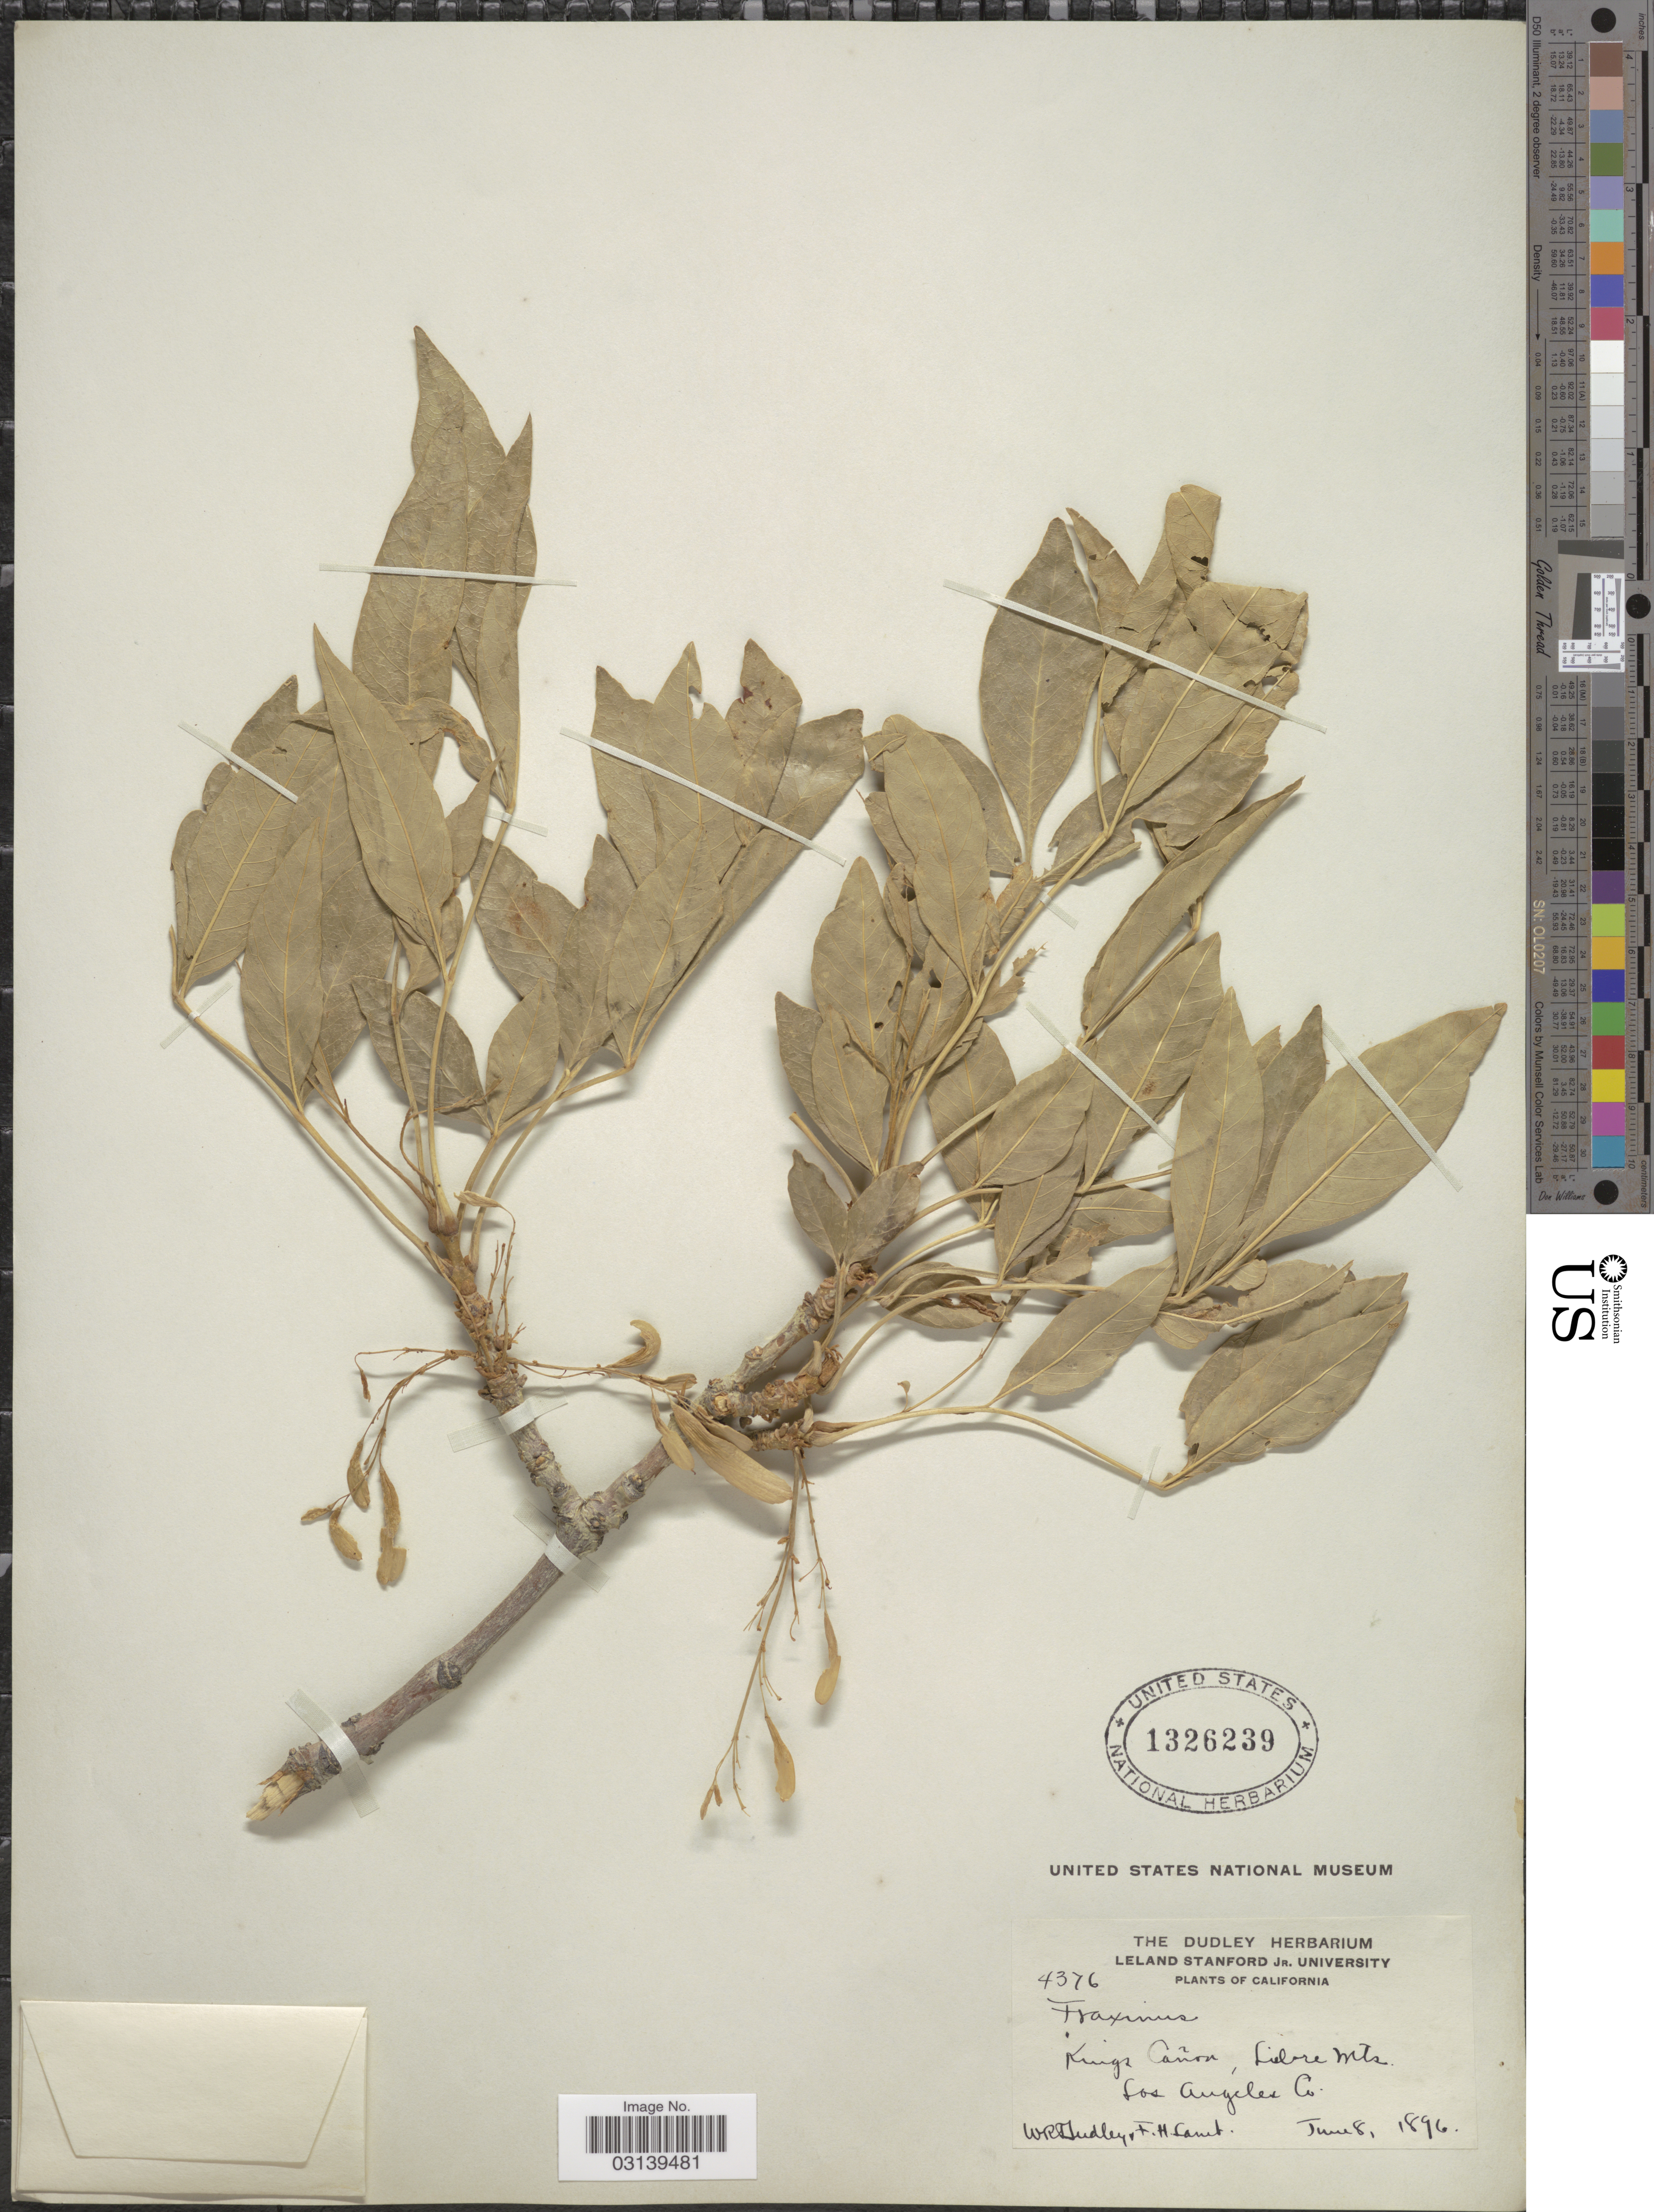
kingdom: Plantae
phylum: Tracheophyta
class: Magnoliopsida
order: Lamiales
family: Oleaceae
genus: Fraxinus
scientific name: Fraxinus velutina var. coriacea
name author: (S. Watson) Rehder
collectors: W. Dudley & F. H. Lamb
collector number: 4376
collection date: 1896-06-08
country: United States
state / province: California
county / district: Los Angeles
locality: Kings Cañon, Libre Mts., Los Angeles Co.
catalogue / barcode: US 1326239